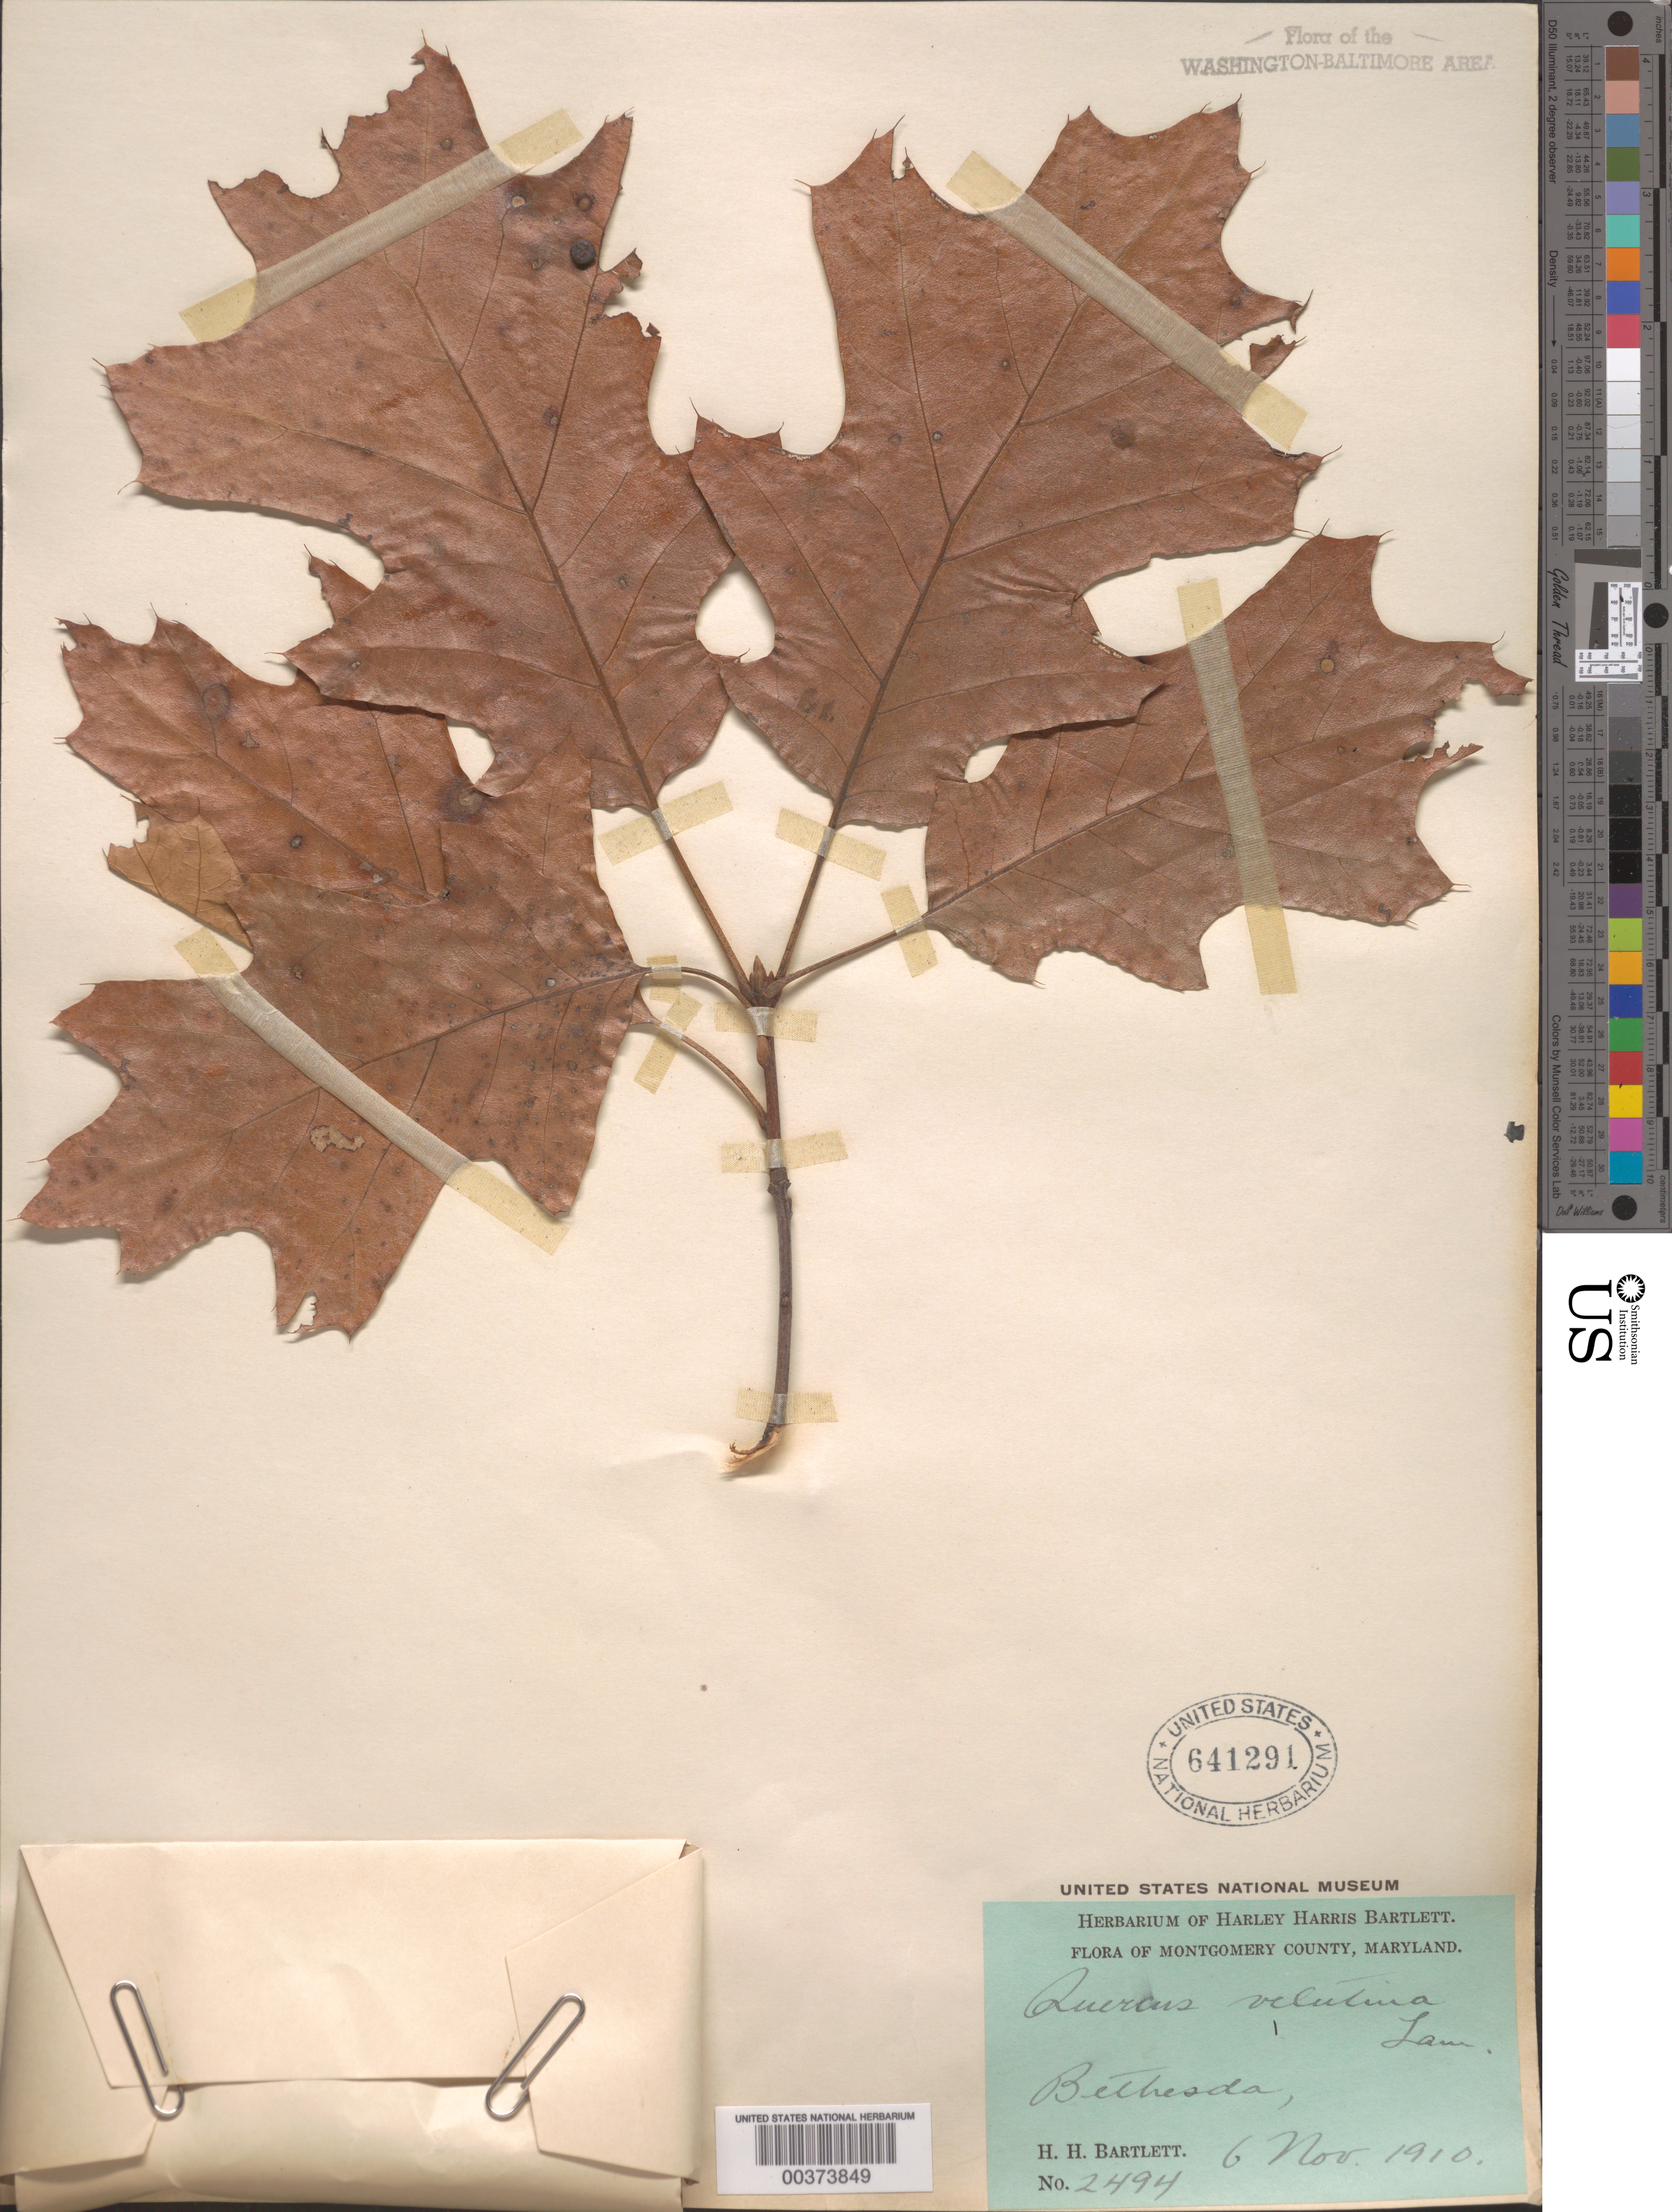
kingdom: Plantae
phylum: Tracheophyta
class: Magnoliopsida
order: Fagales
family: Fagaceae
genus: Quercus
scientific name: Quercus velutina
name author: Lam.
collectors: H. H. Bartlett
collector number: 2494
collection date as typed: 06 Nov 1910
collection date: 1910-11-06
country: United States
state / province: Maryland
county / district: Montgomery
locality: Bethesda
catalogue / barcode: US 641291